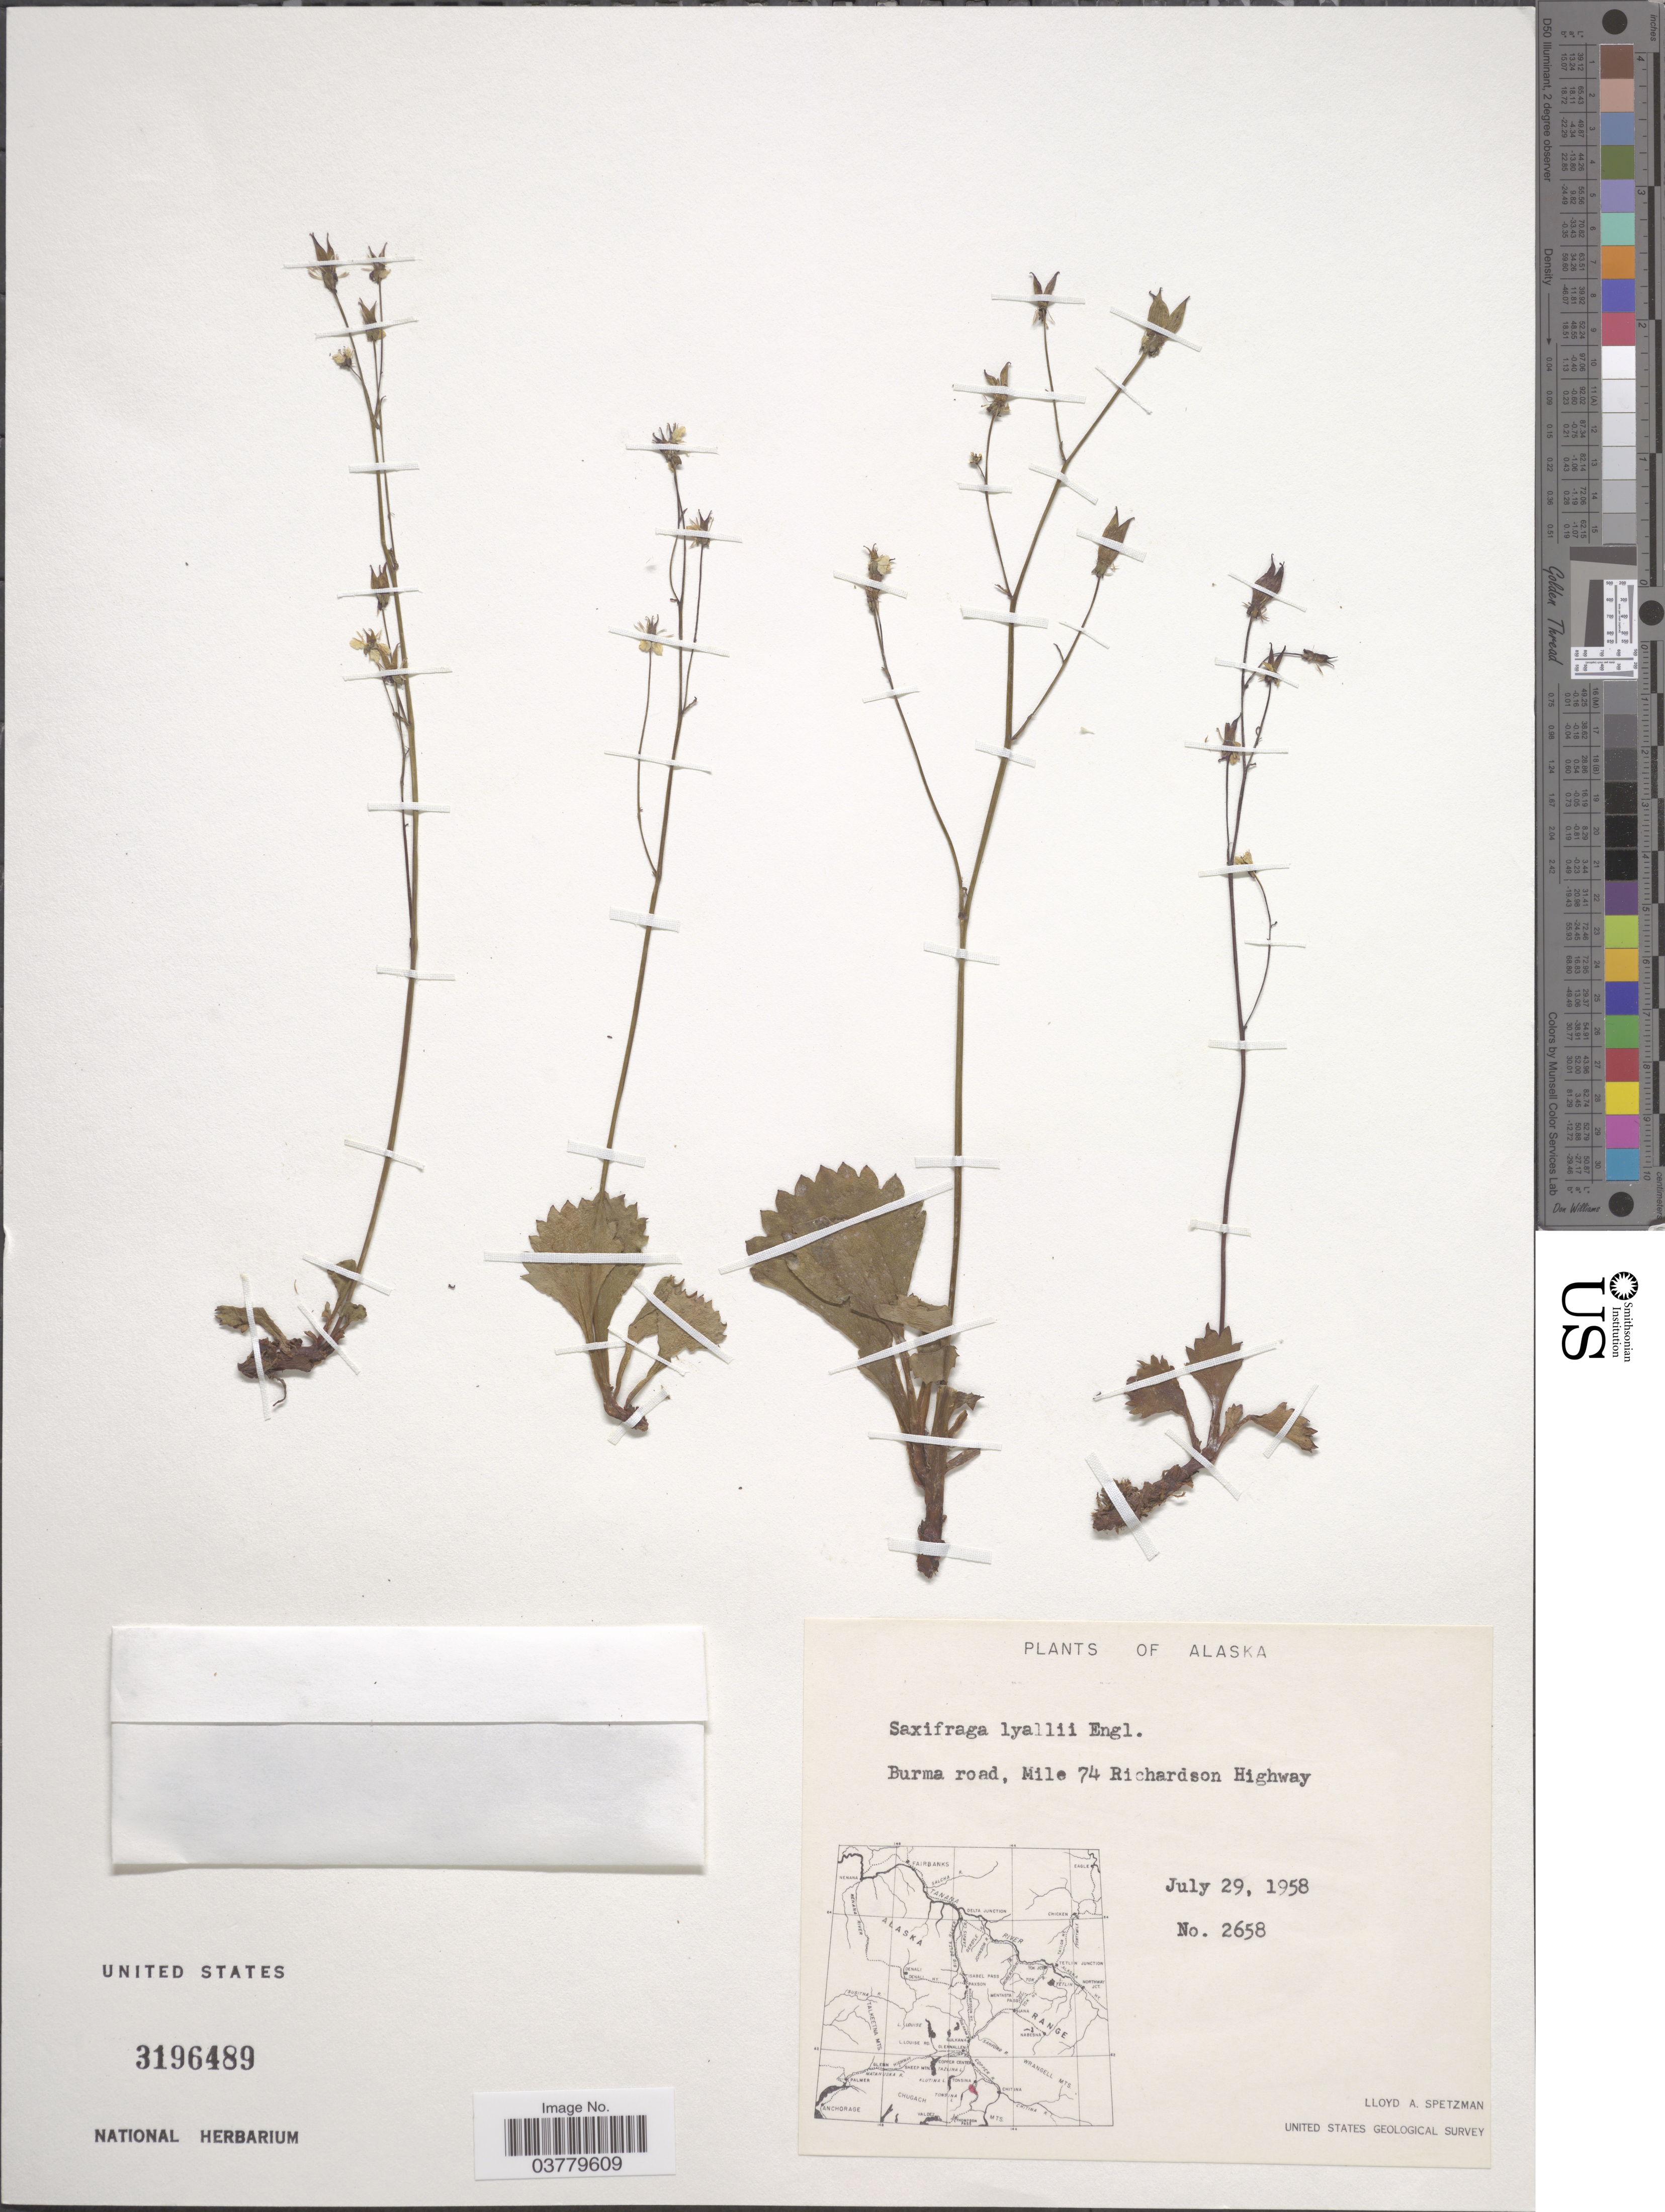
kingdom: Plantae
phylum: Tracheophyta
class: Magnoliopsida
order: Saxifragales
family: Saxifragaceae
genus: Micranthes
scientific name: Micranthes lyalii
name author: (Engl.) Small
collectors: L. Spetzman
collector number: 2658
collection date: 1958-07-29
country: United States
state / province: Alaska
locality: Burma road, Mile 74 Richardson Highway.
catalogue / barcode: US 3196489